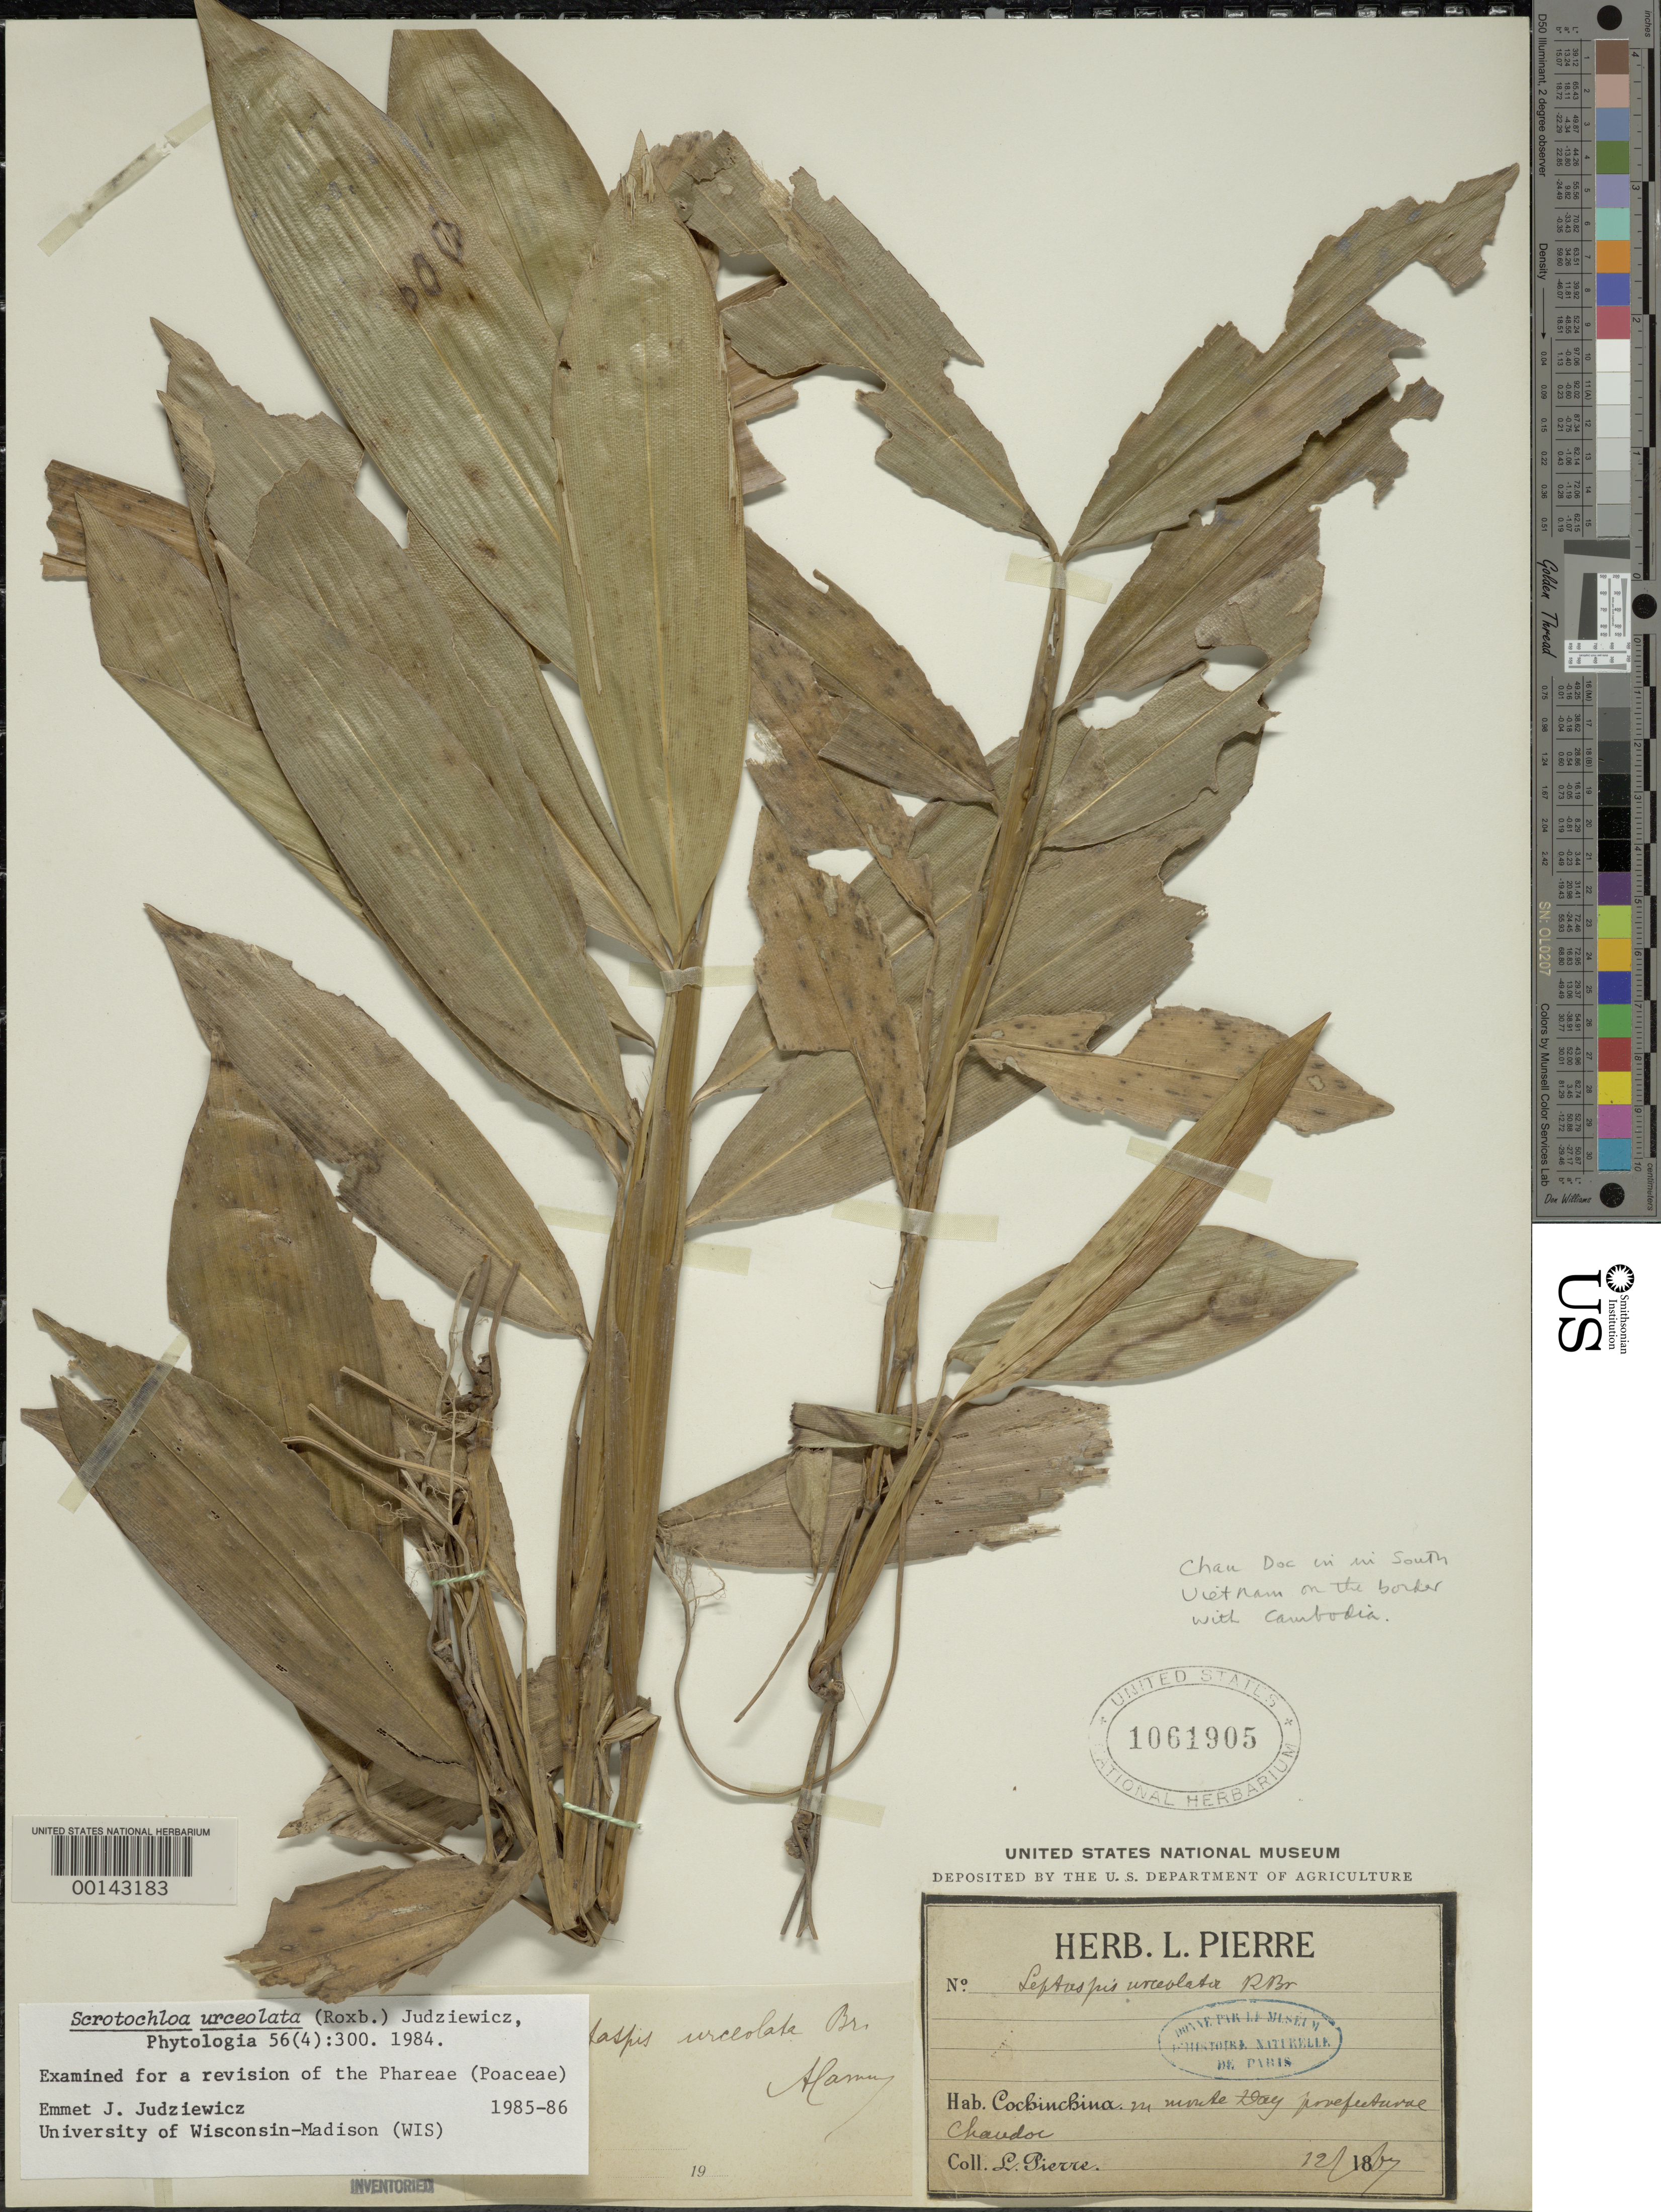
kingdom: Plantae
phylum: Tracheophyta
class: Liliopsida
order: Poales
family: Poaceae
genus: Scrotochloa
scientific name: Scrotochloa urceolata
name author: (Roxb.) Judz.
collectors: J. Pierre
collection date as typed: Dec 1807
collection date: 1807-12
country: Vietnam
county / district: Chaudoc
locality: Chaudoc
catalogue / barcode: US 1061905